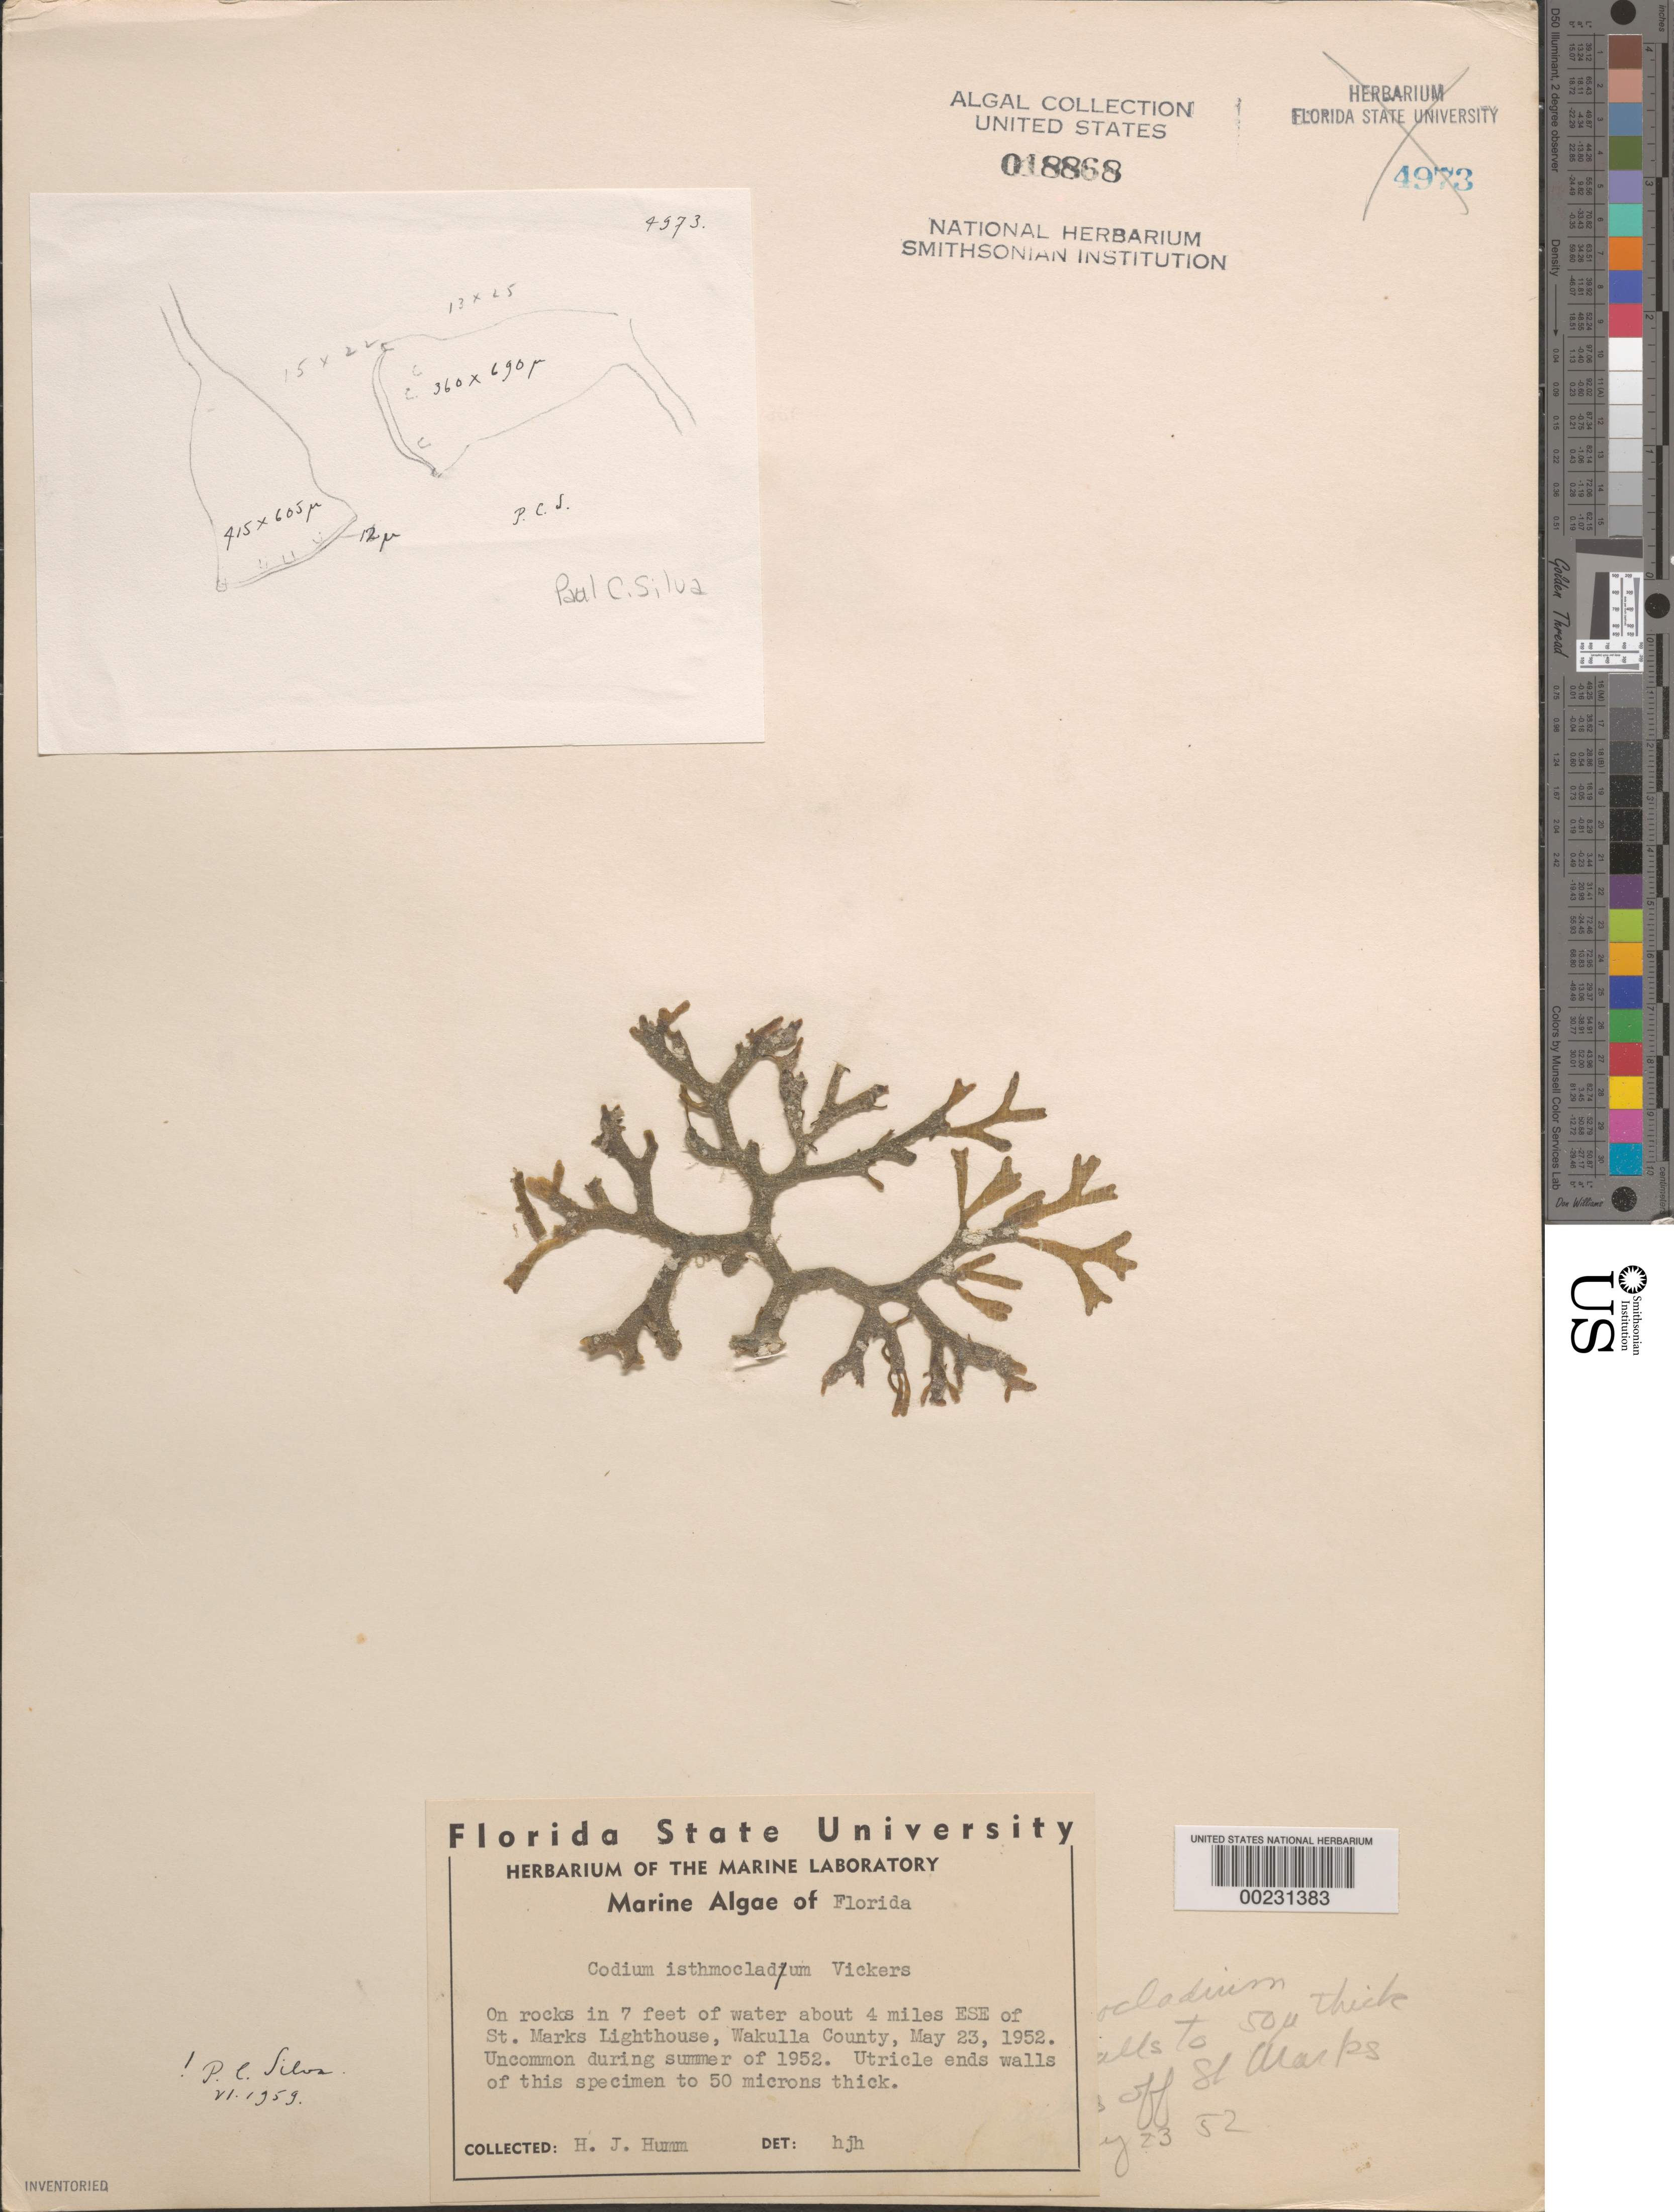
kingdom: Plantae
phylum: Chlorophyta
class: Ulvophyceae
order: Bryopsidales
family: Codiaceae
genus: Codium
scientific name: Codium isthmocladum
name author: Vickers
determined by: Humm, Harold J.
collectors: H. J. Humm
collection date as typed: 23 May 1952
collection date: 1952-05-23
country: United States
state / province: Florida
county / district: Wakulla County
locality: Ca. 4 miles east southeast of St. Marks Lighthouse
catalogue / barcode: US 18868